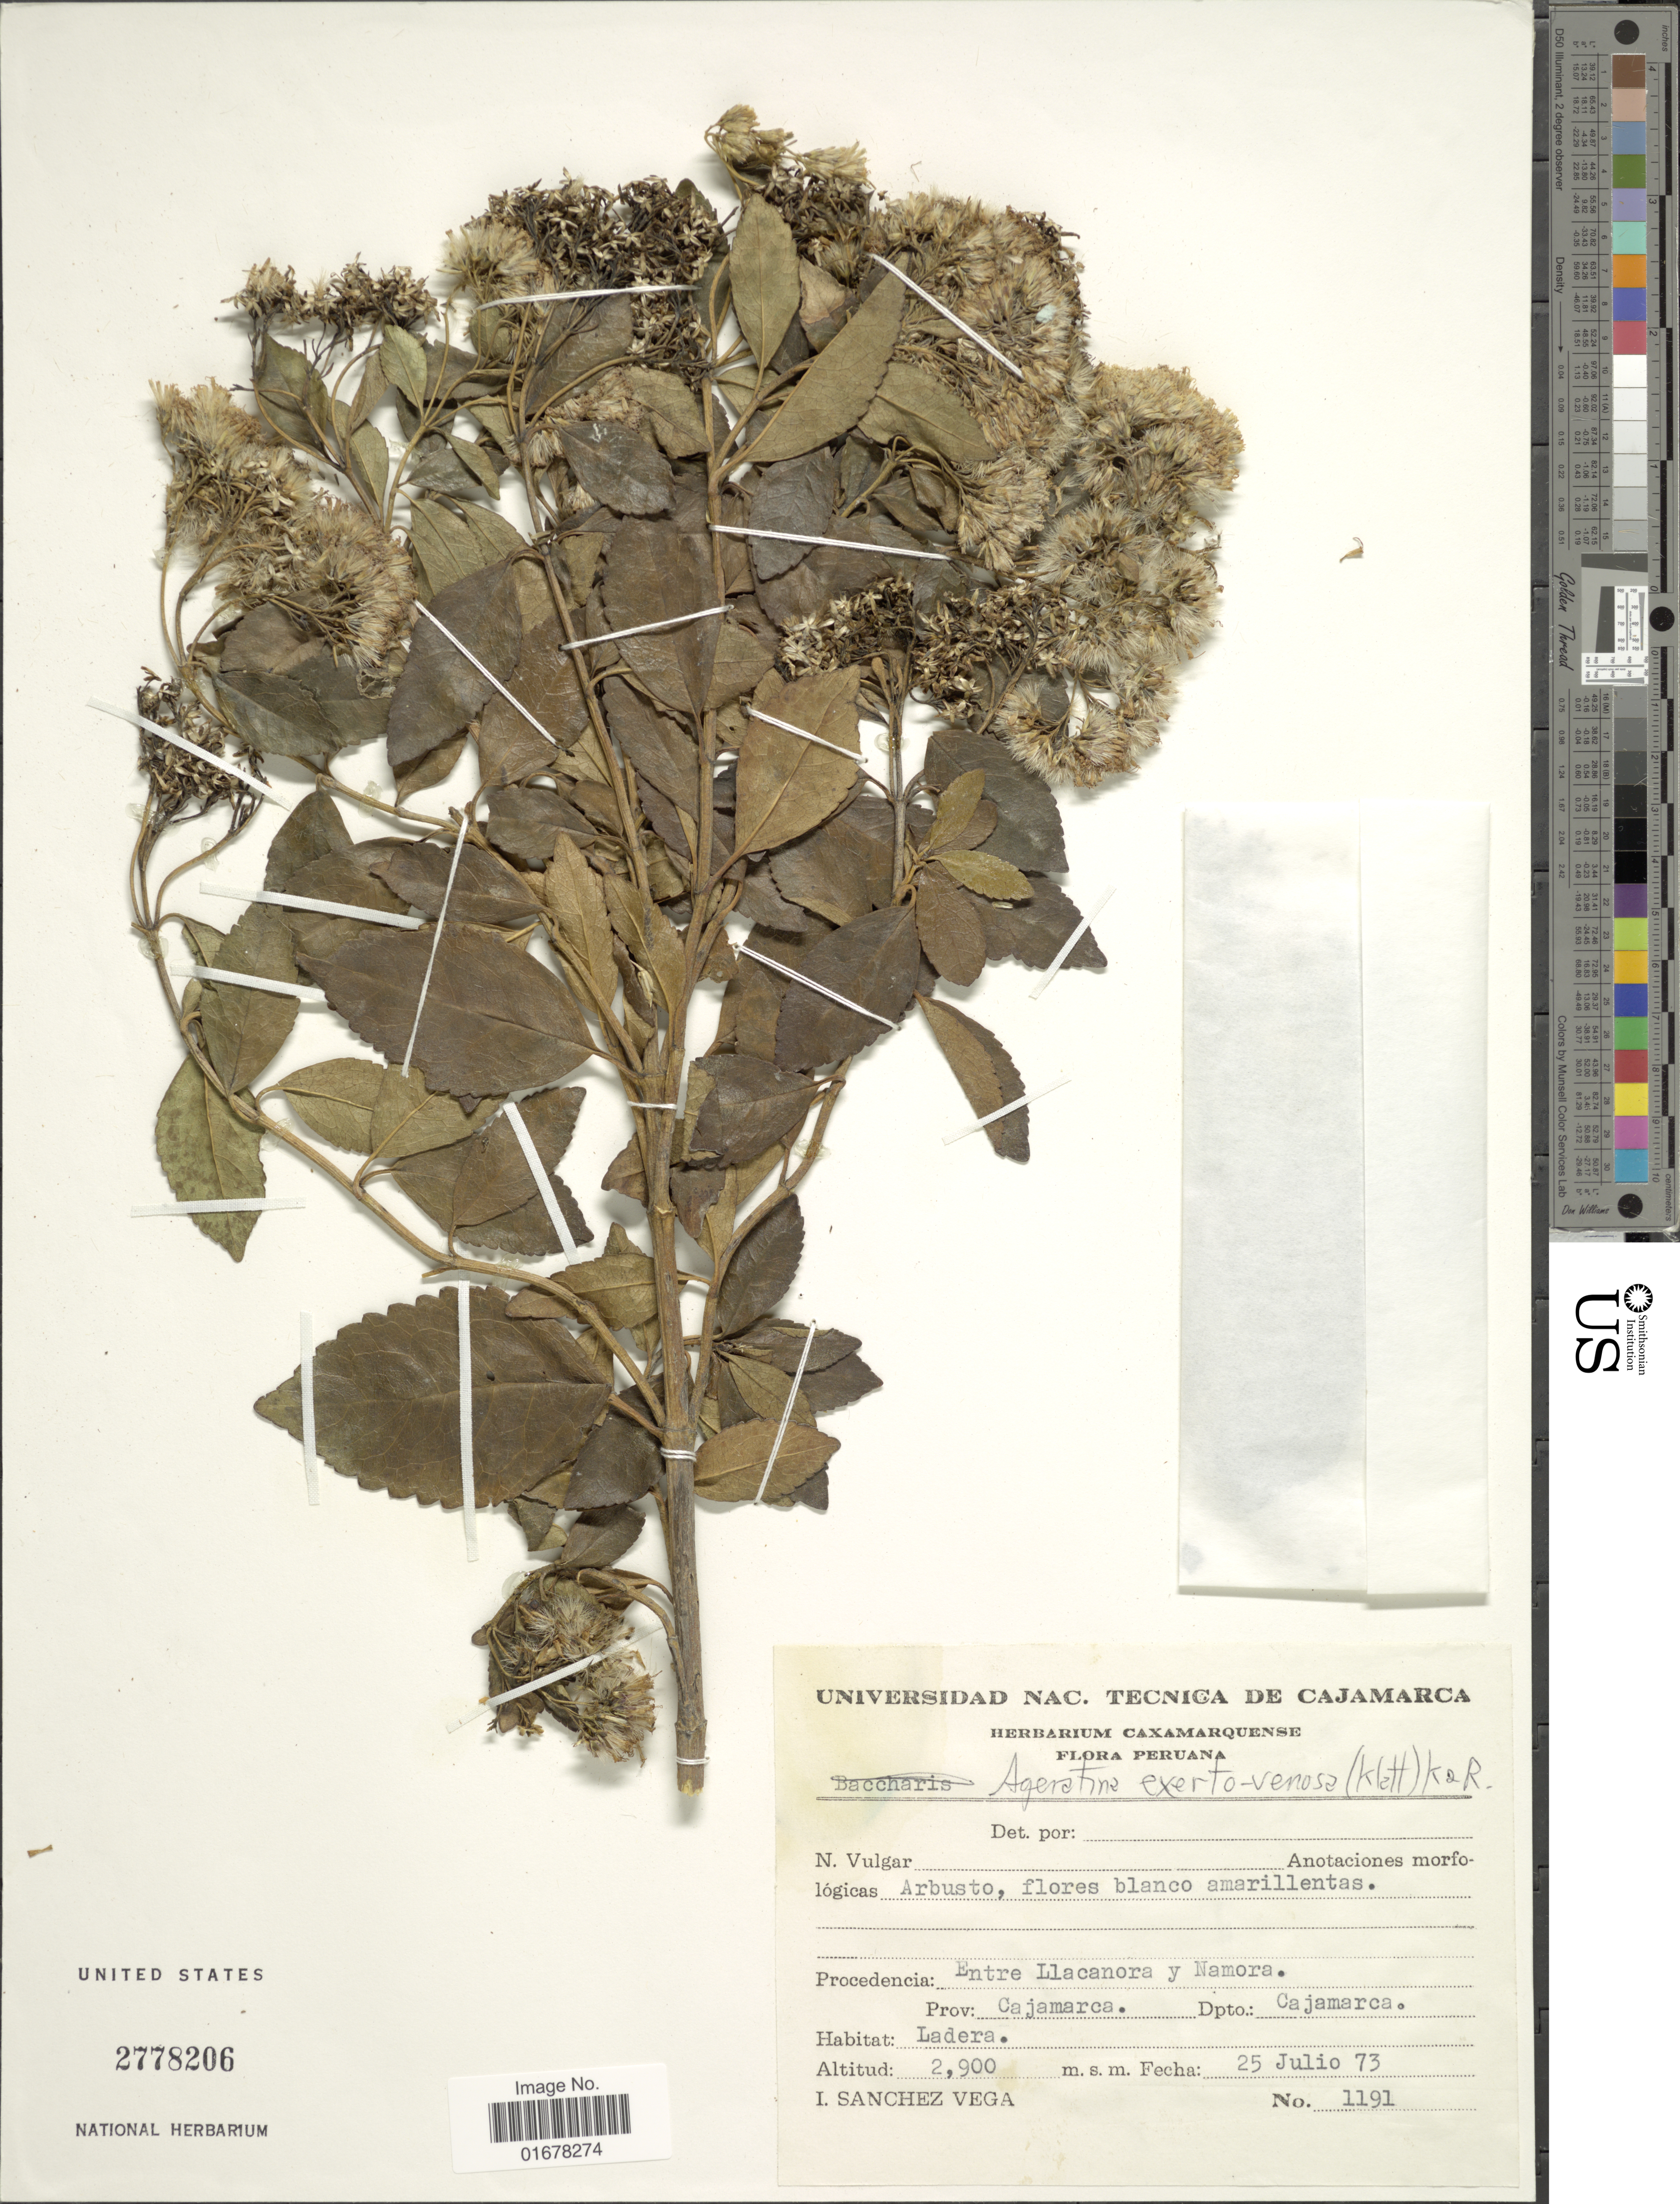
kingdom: Plantae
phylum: Tracheophyta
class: Magnoliopsida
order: Asterales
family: Asteraceae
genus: Ageratina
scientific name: Ageratina exserto-venosa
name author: (Klatt) R.M. King & H. Rob.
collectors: I. Sánchez Vega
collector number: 1191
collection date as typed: Transcribed d/m/y: 25/7/73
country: Peru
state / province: Cajamarca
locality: Procedencia: Entre Llacanora y Namora, Prov.: Cajamarca. Dpto.: Cajamarca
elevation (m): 2900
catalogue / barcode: US 2778206